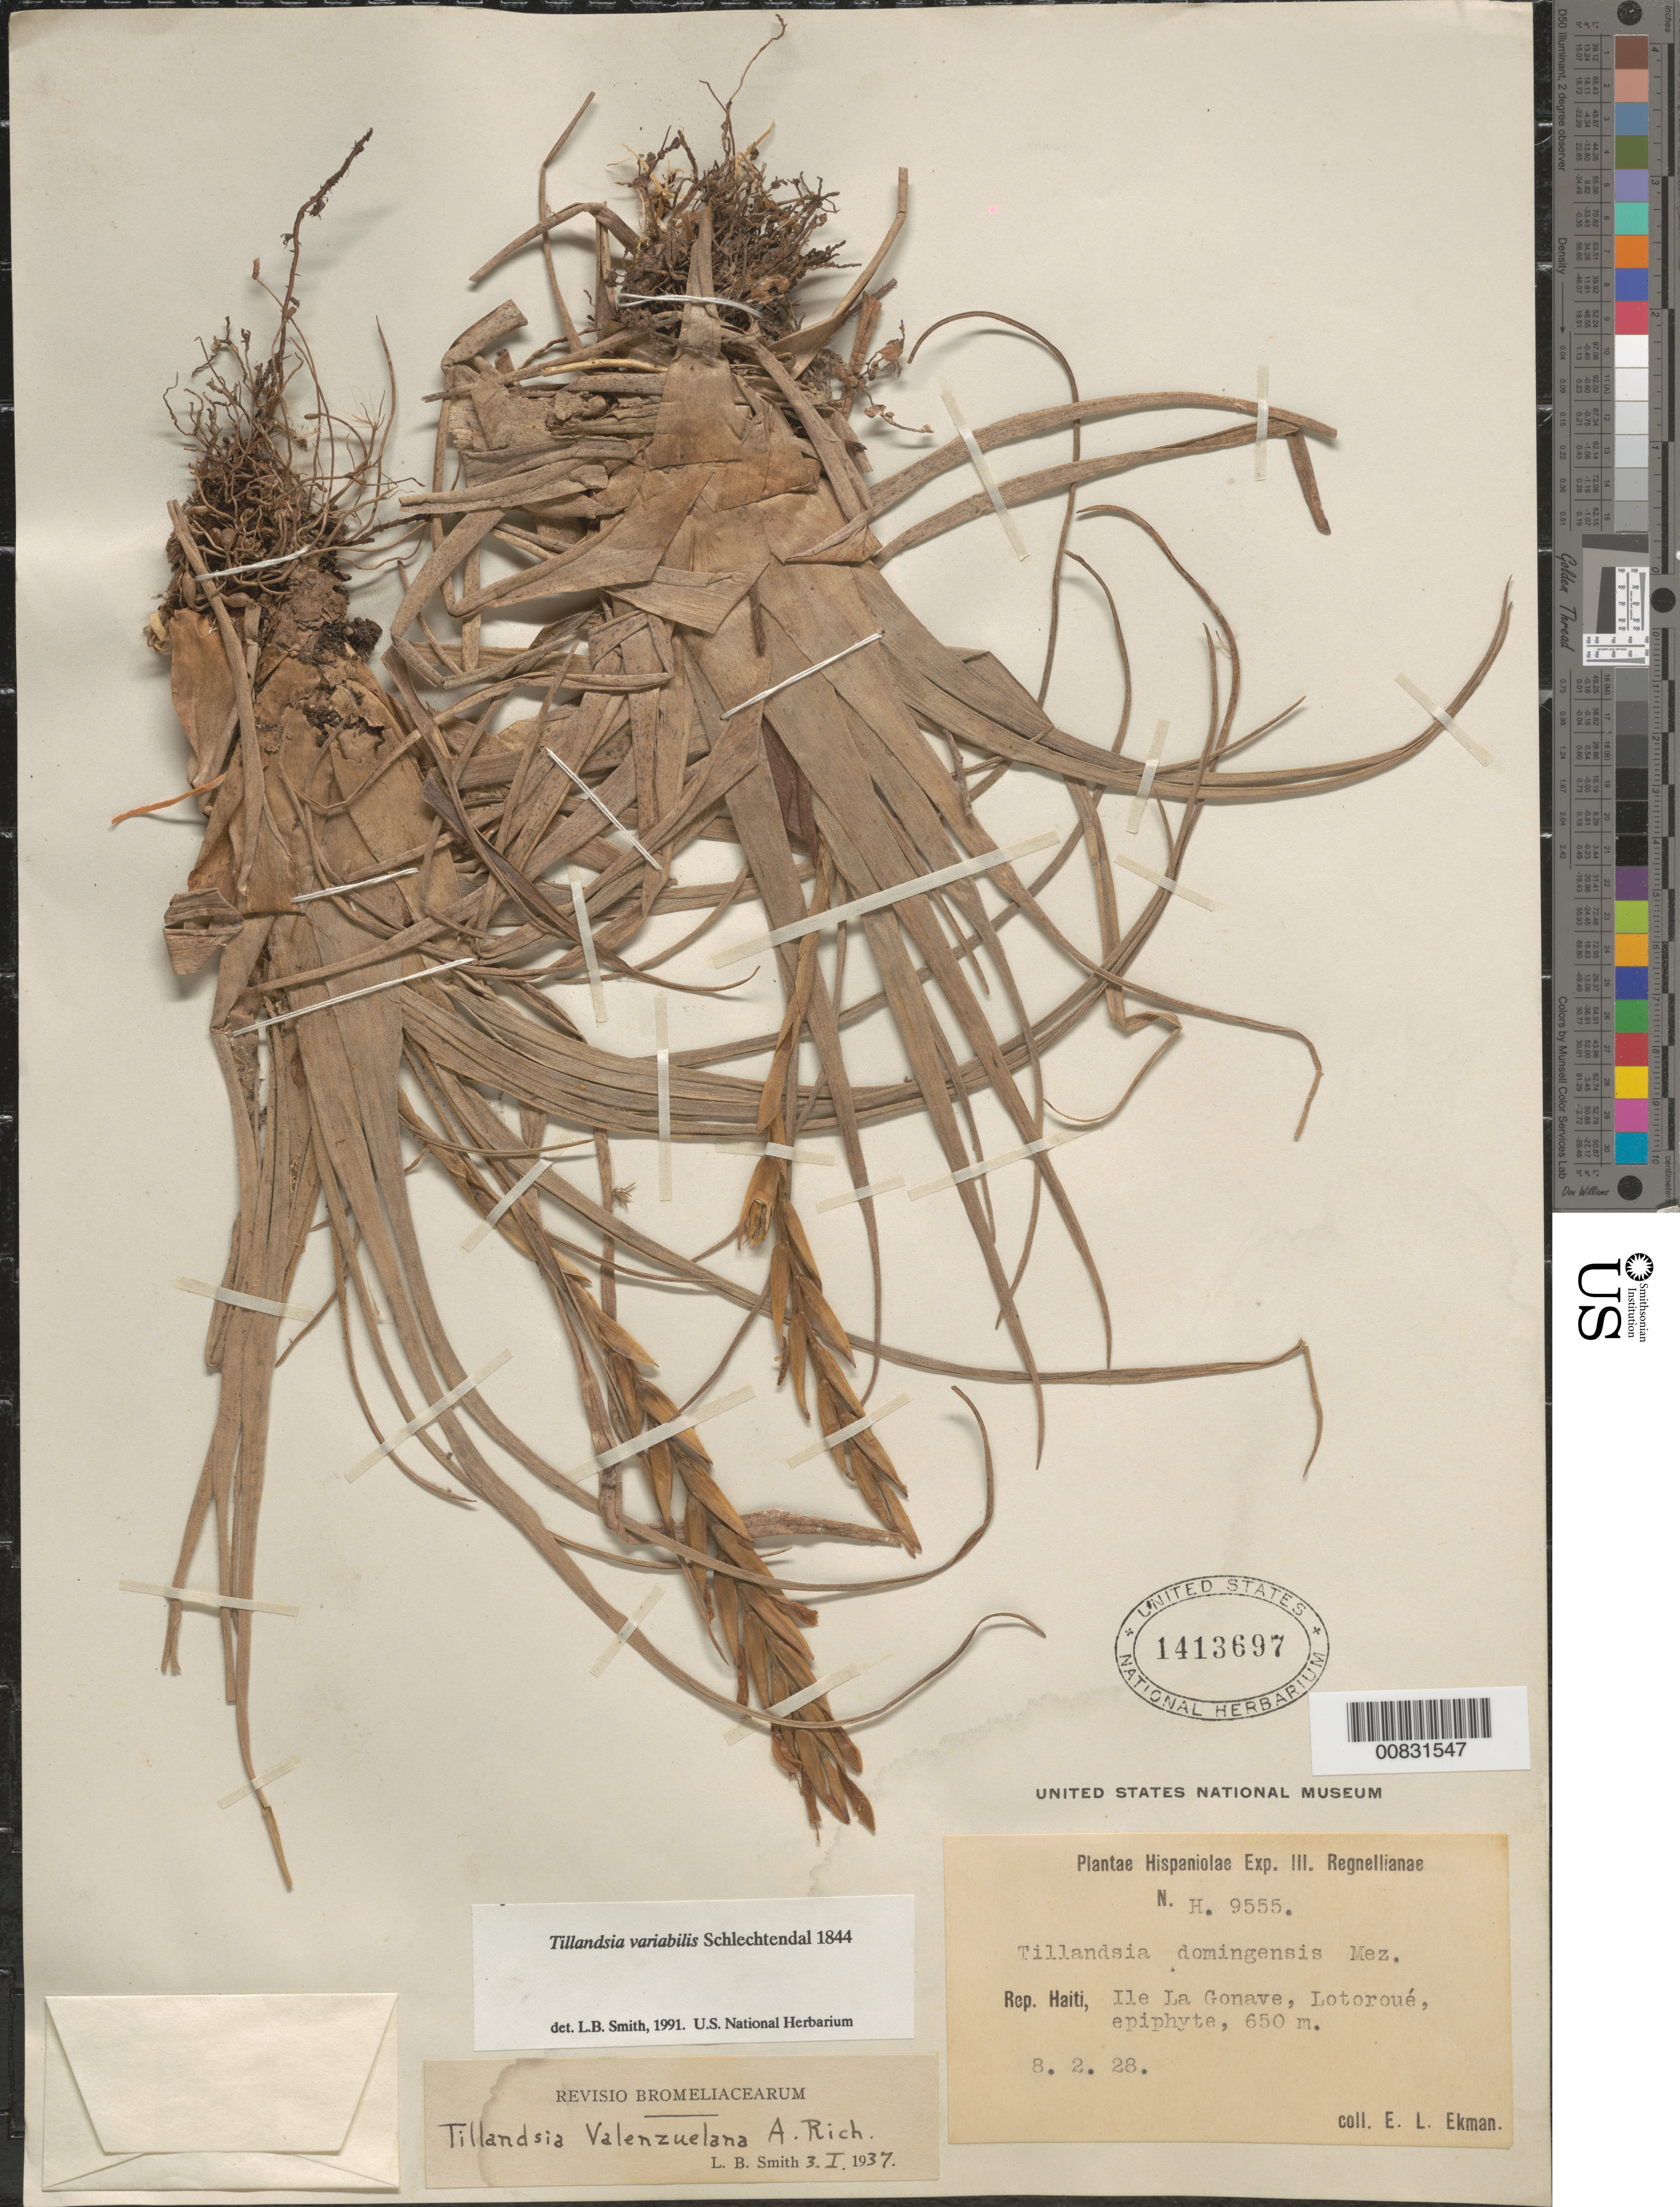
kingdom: Plantae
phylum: Tracheophyta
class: Liliopsida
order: Poales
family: Bromeliaceae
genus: Tillandsia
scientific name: Tillandsia variabilis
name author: Schltdl.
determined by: Smith, Lyman B., (US), NMNH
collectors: E. L. Ekman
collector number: H 9555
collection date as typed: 08 Feb 1928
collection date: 1928-02-08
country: Haiti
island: Île de la Gonâve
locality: Île La Gonâve, Lotoroué.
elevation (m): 650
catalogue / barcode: US 1413697